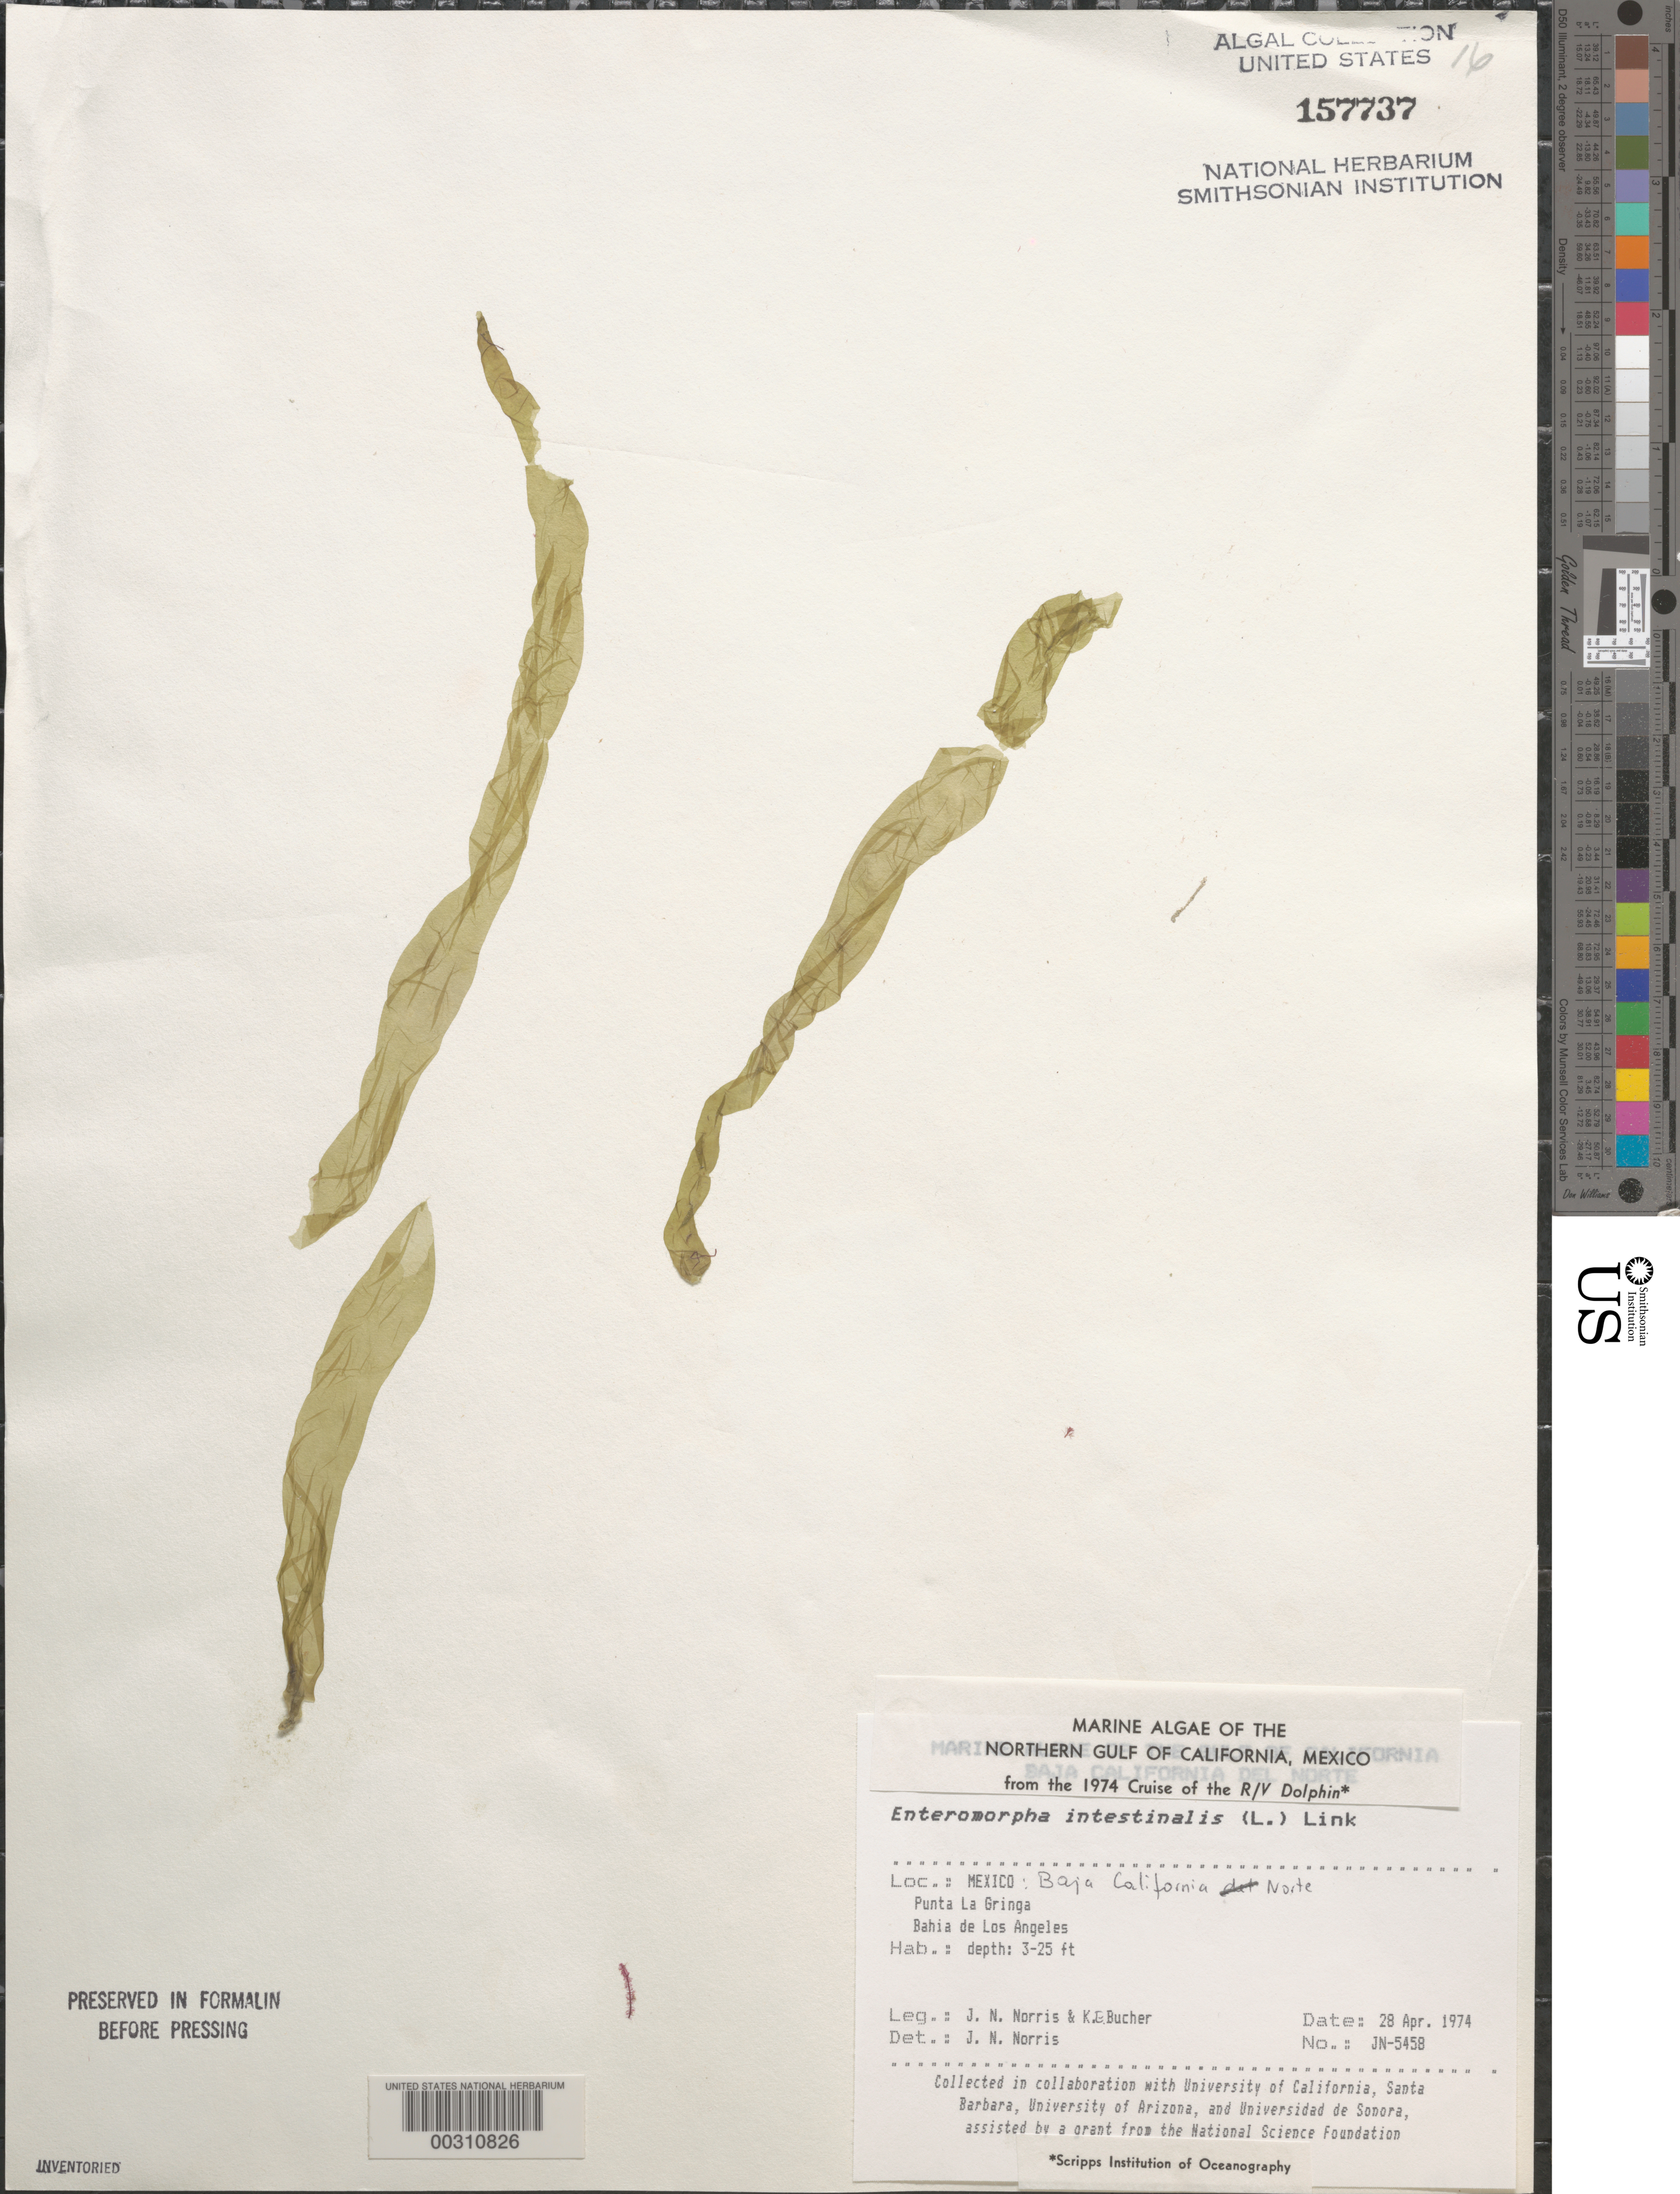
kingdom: Plantae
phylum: Chlorophyta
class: Ulvophyceae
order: Ulvales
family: Ulvaceae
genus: Ulva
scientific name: Ulva intestinalis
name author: L.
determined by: Algae name updating Project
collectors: J. N. Norris & K. E. Bucher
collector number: JN-5458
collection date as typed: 28 Apr 1974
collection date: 1974-04-28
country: Mexico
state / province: Baja California Norte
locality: Punta La Gringa, Bahia de los Angeles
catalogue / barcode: US 157737